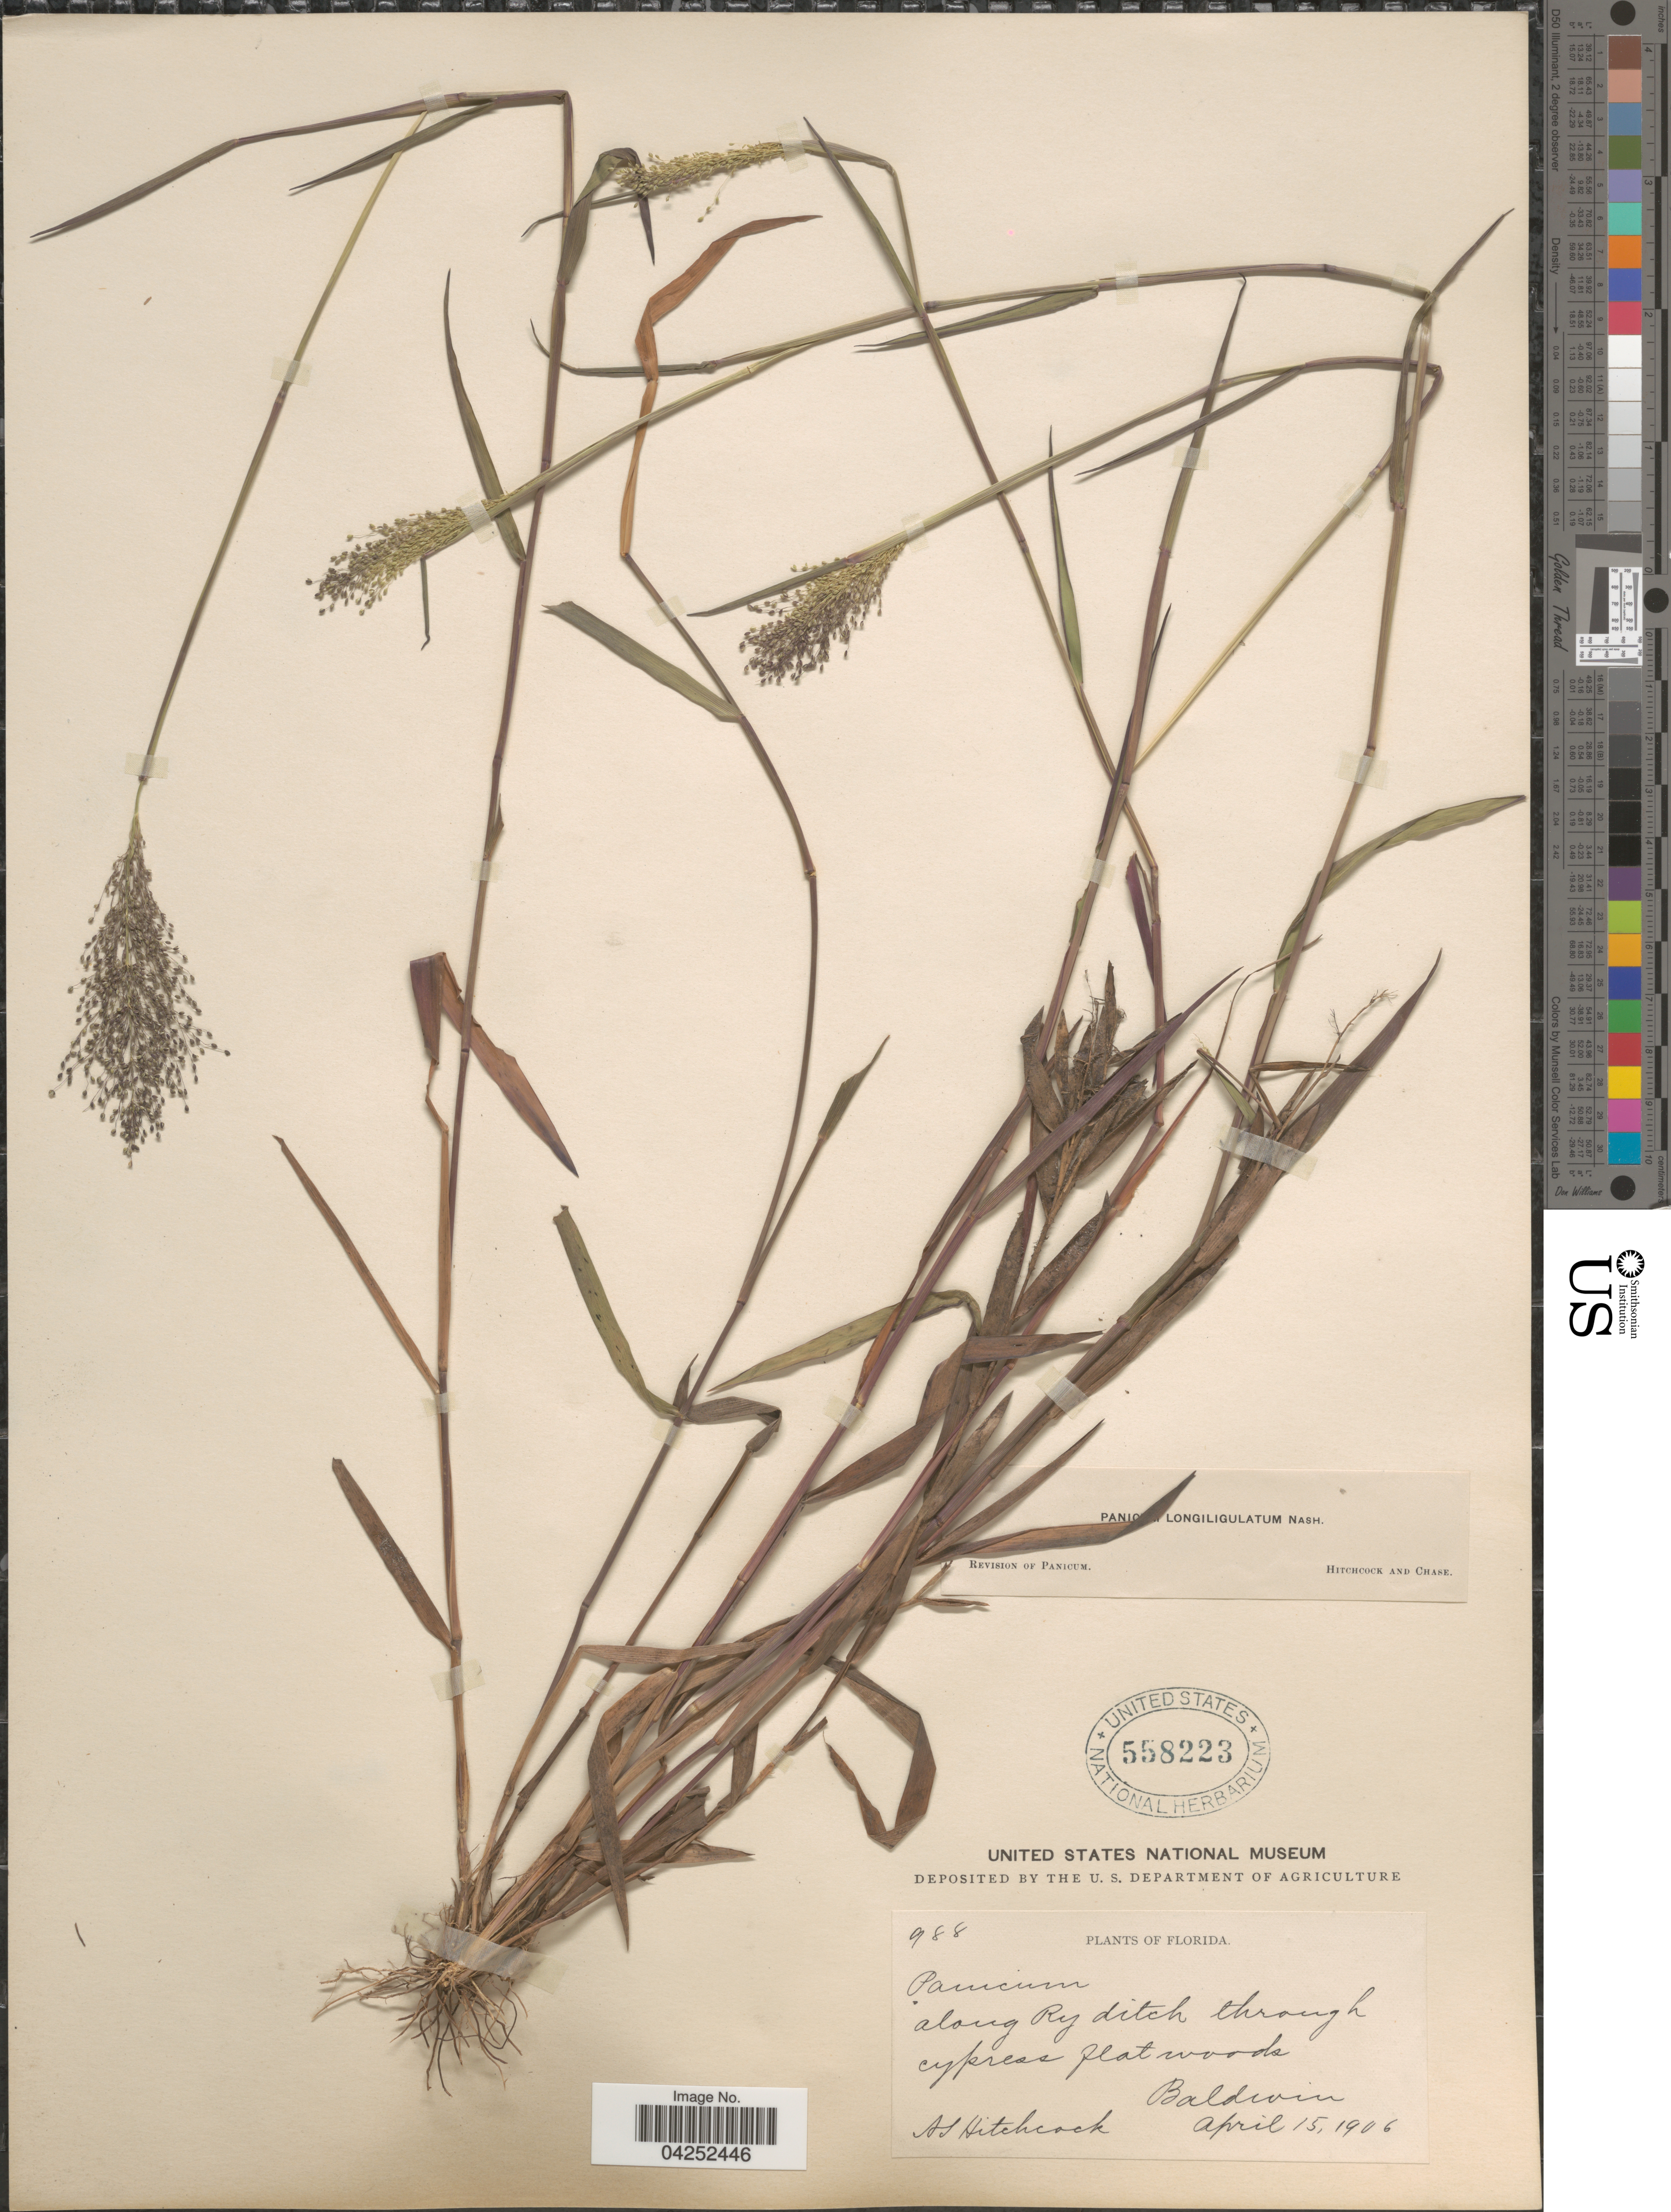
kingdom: Plantae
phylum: Tracheophyta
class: Liliopsida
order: Poales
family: Poaceae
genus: Dichanthelium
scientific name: Dichanthelium bicknellii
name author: (Nash) LeBlond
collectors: A. S. Hitchcock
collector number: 988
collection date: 1906-04-15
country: United States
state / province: Florida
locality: Along Ry ditch through cypress flat woods. Baldwin.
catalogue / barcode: US 558223